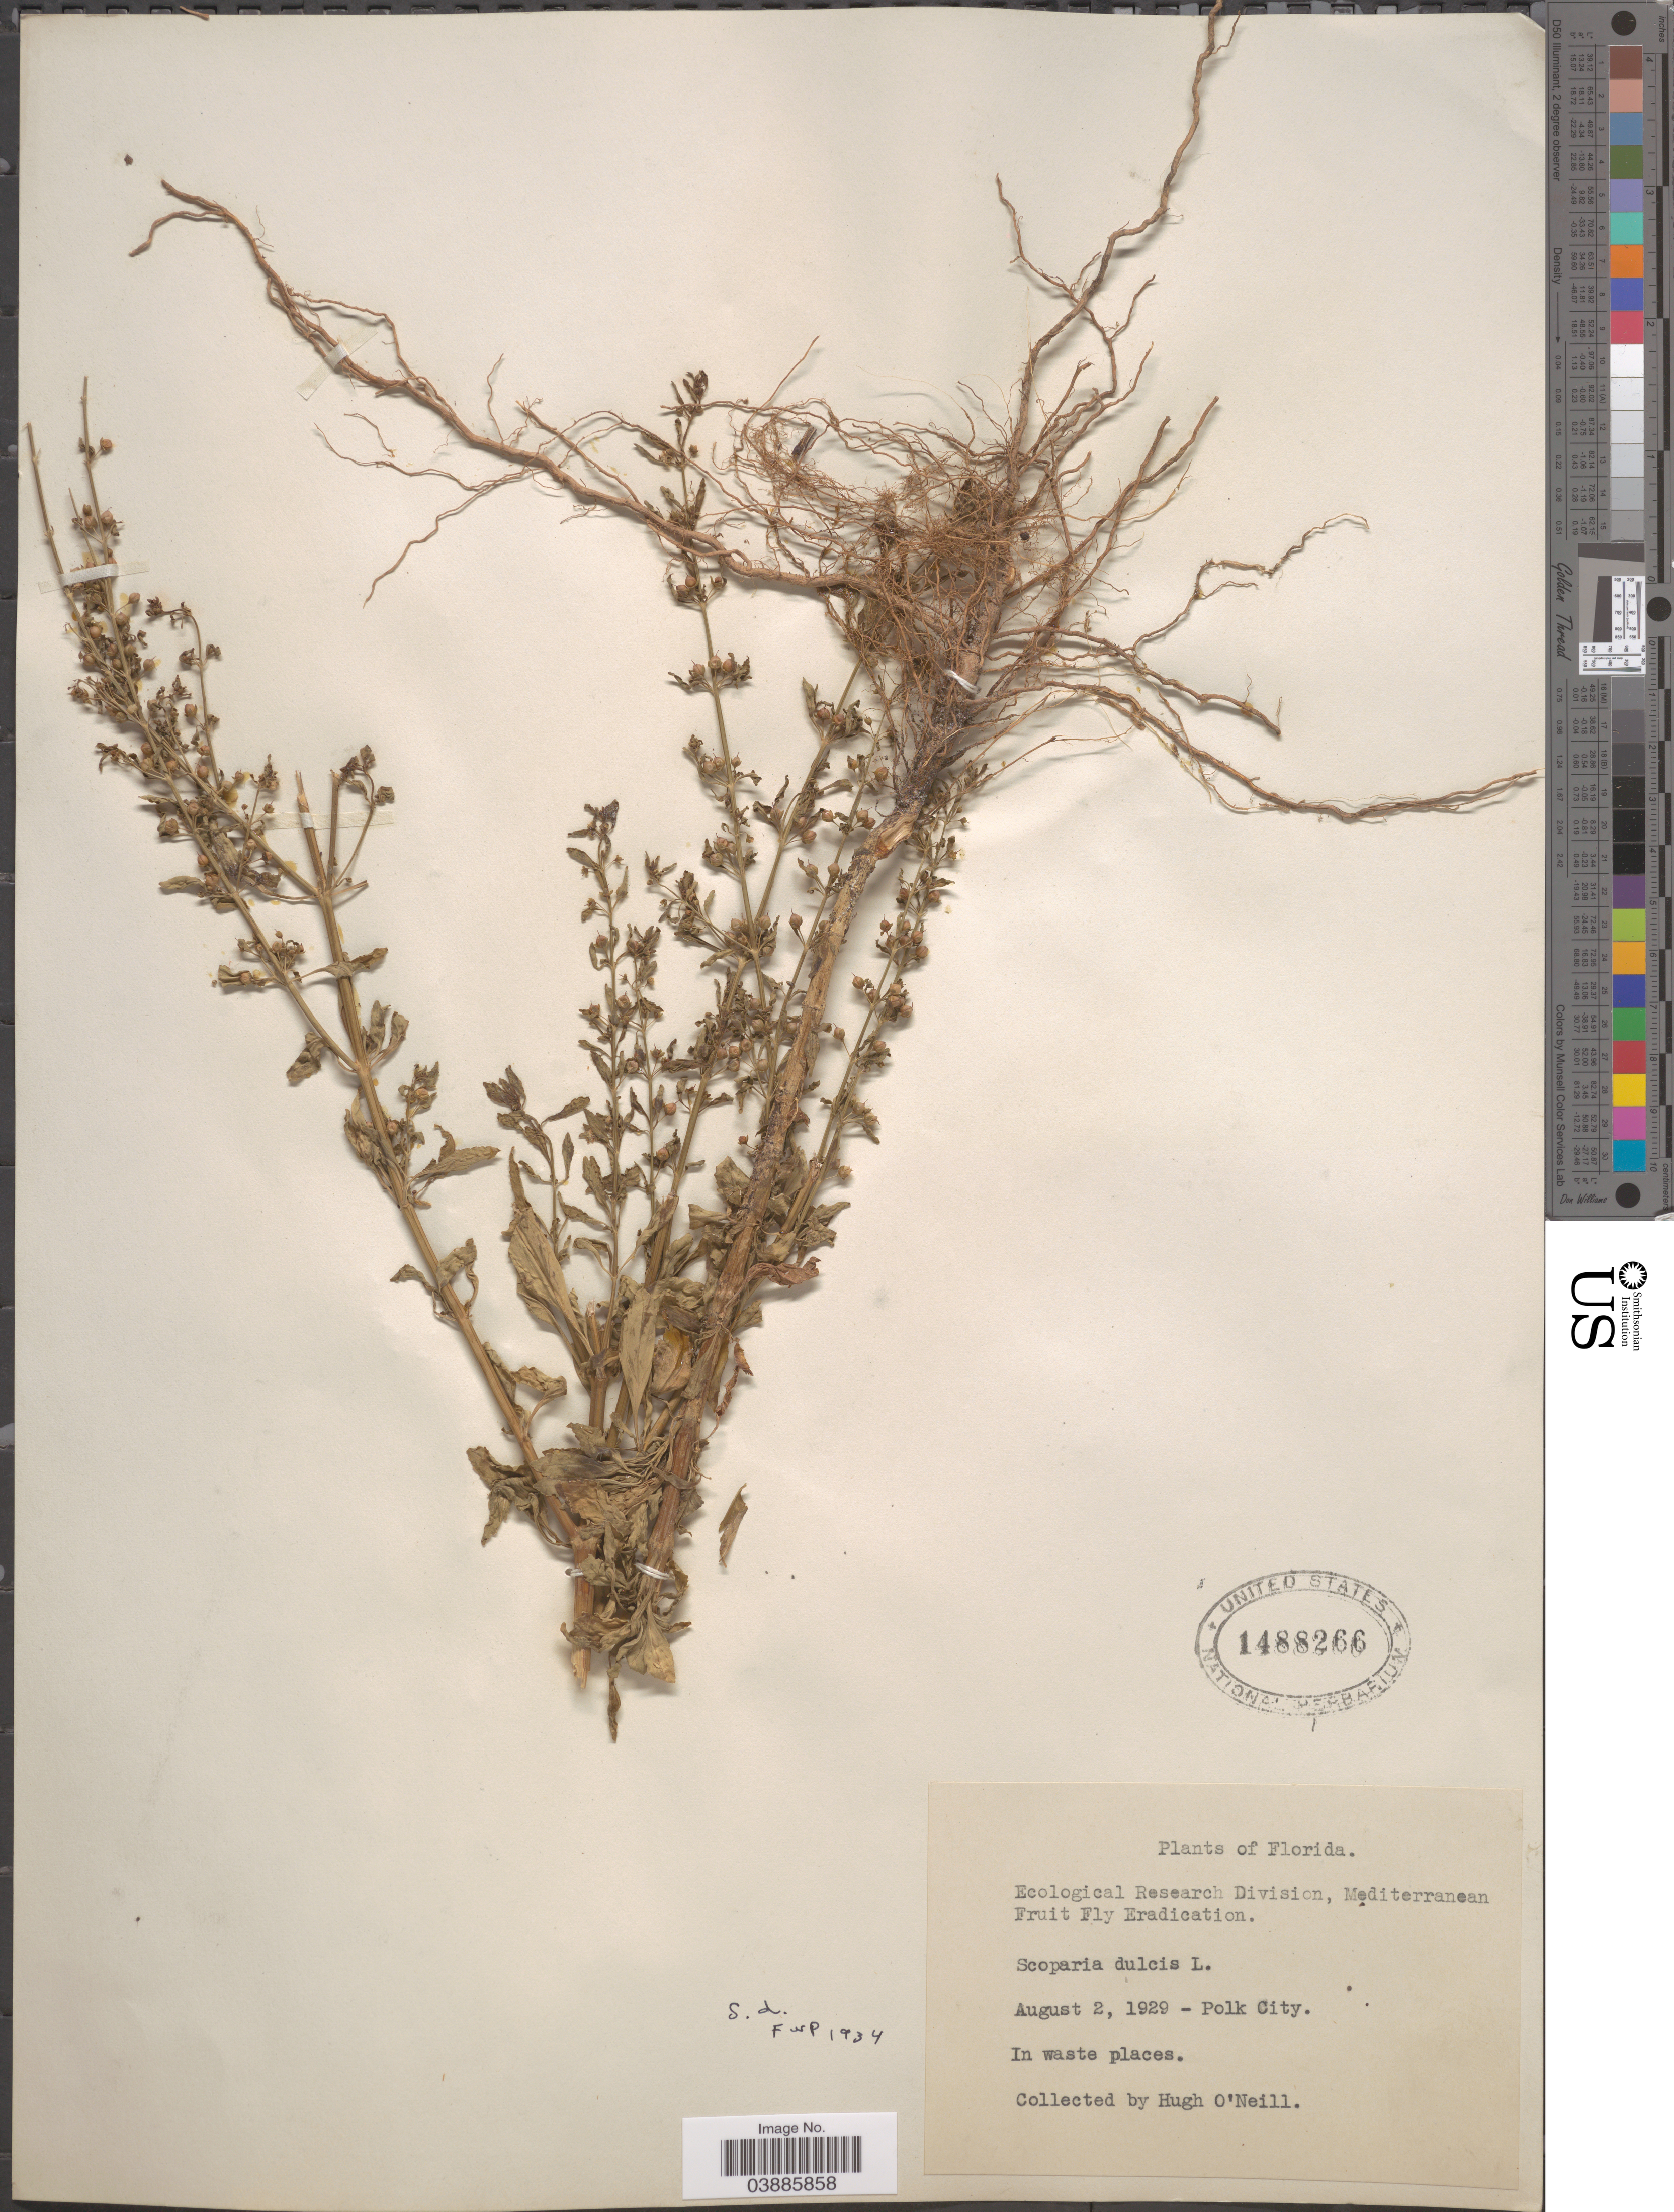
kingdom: Plantae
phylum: Tracheophyta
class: Magnoliopsida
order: Lamiales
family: Plantaginaceae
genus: Scoparia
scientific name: Scoparia dulcis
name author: L.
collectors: H. O'Neill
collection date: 1929-08-02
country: United States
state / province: Florida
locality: Polk City.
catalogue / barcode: US 1488266